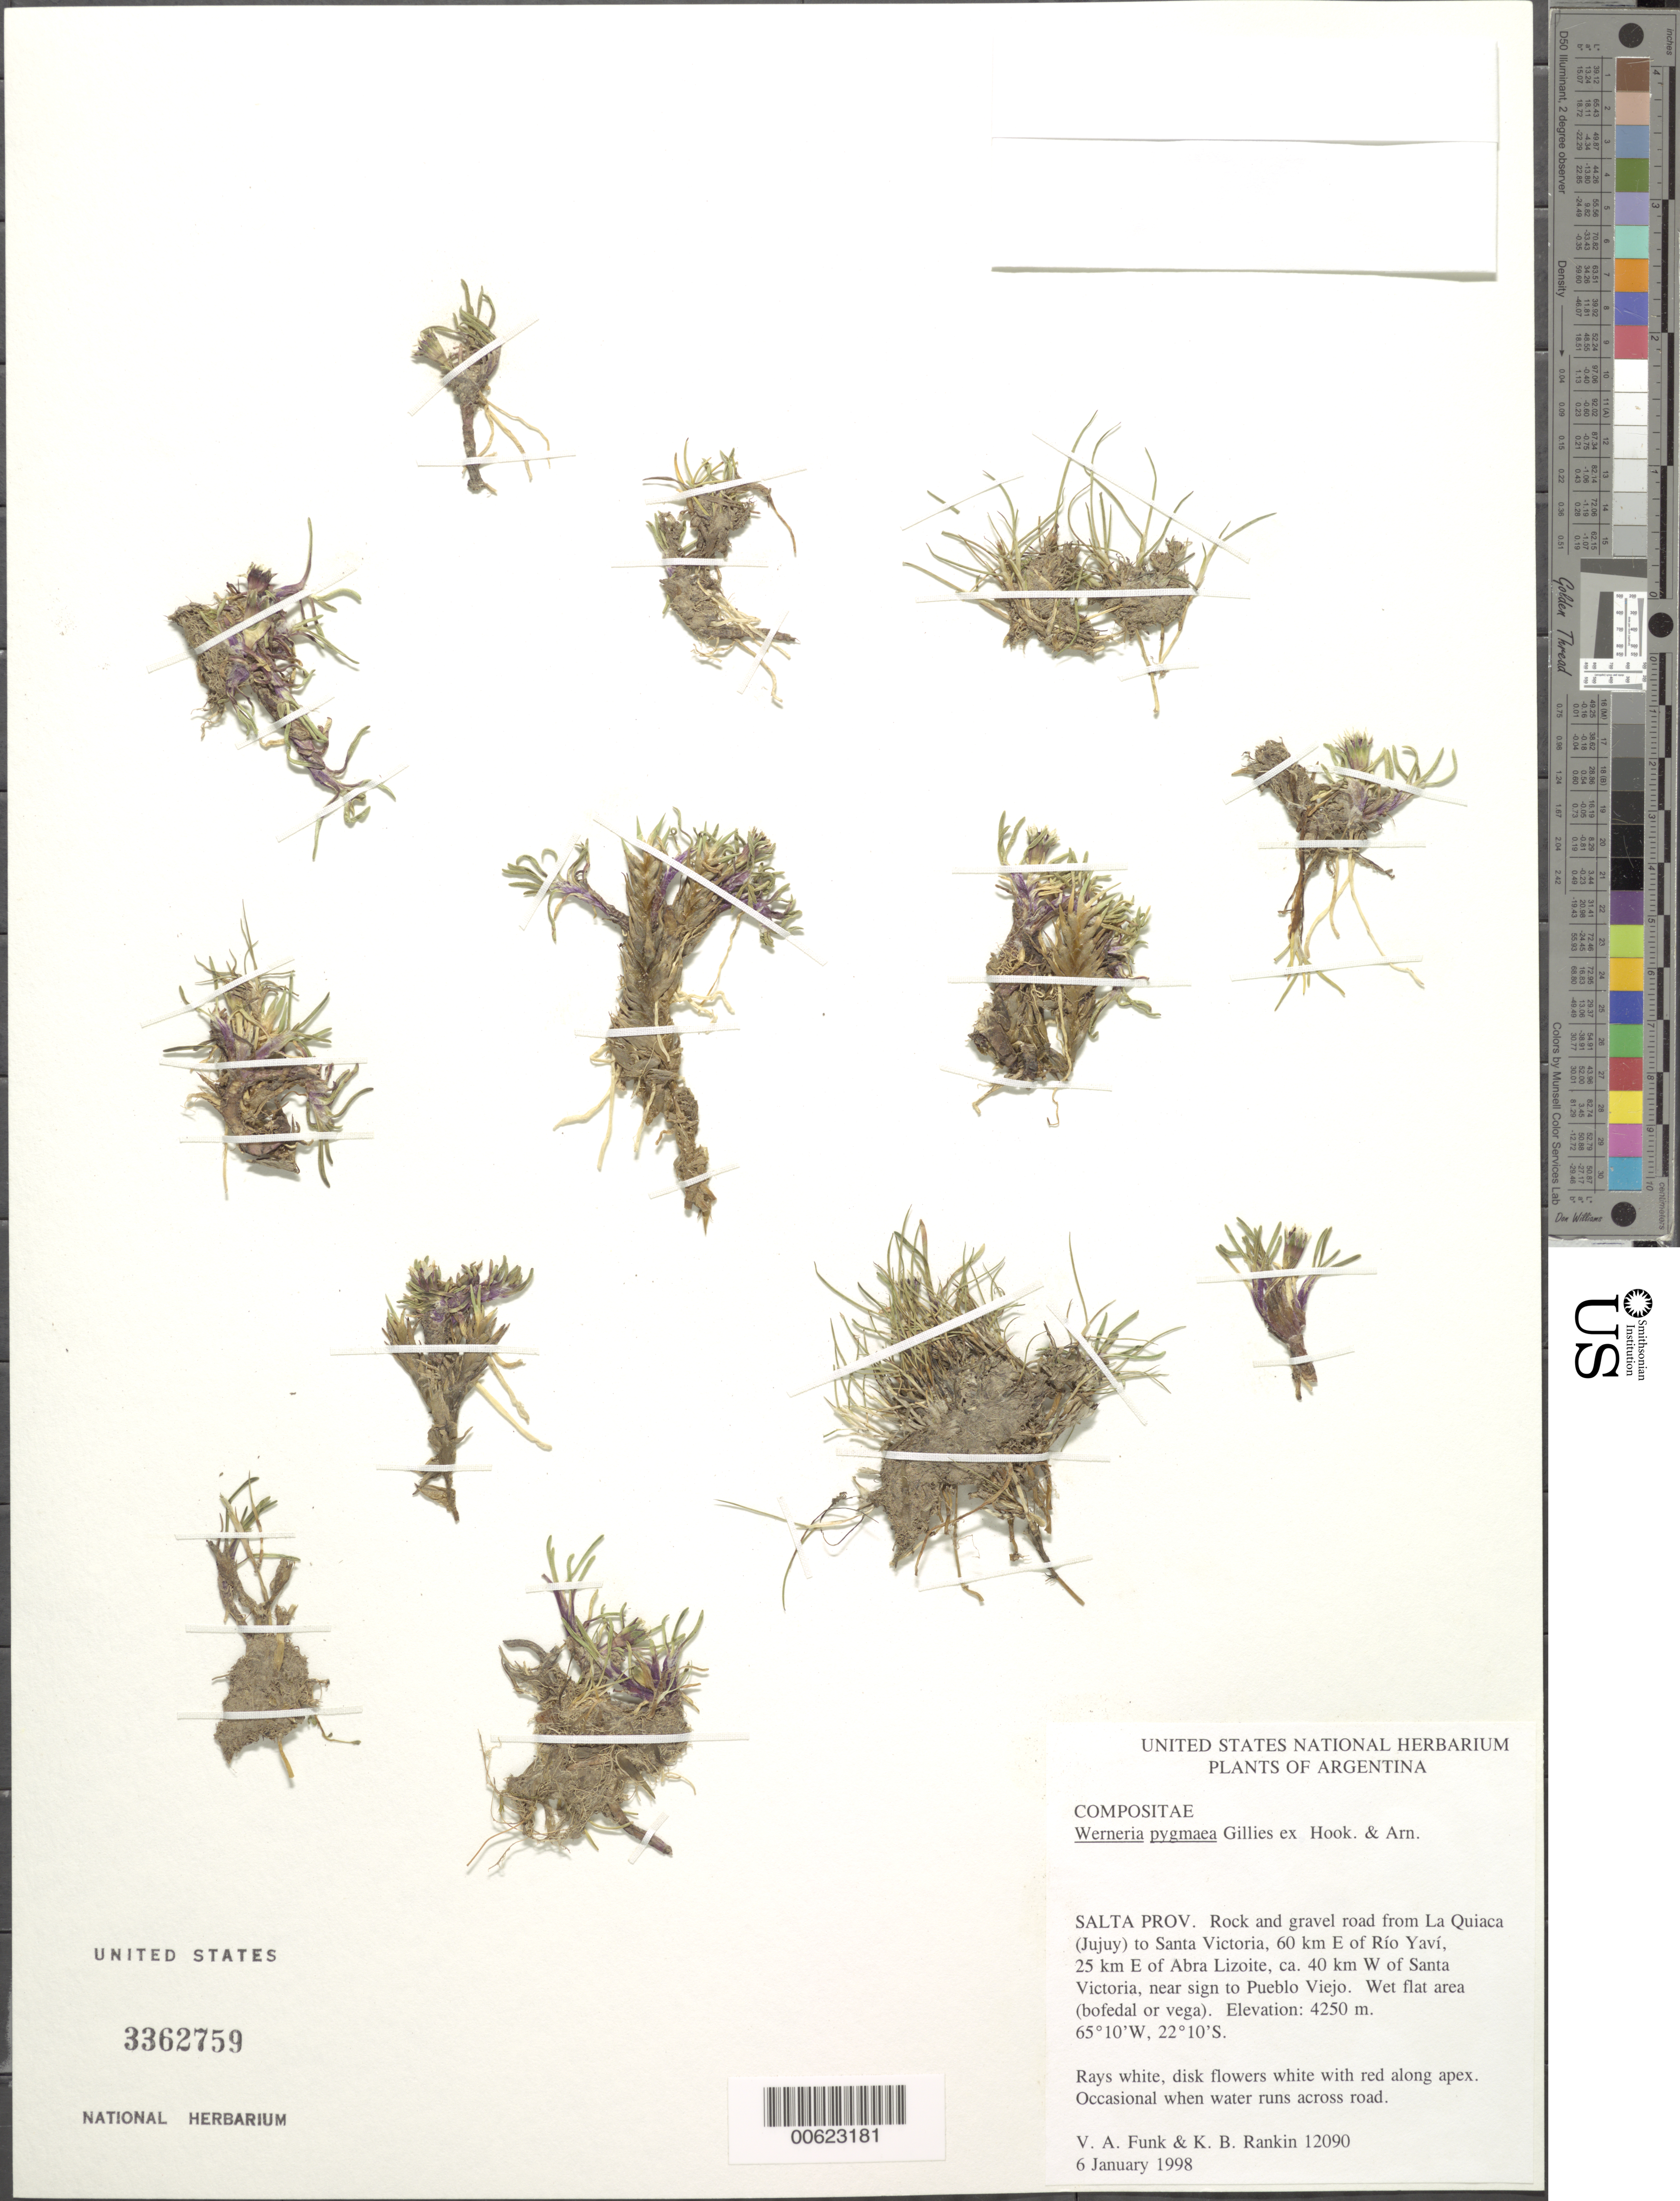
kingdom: Plantae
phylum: Tracheophyta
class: Magnoliopsida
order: Asterales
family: Asteraceae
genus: Werneria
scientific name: Werneria pygmaea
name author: Gillies ex Hook. & Arn.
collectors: V. Funk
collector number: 12090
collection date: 1998-01-06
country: Argentina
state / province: Salta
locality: Rock and gravel road from La Quiaca (Jujuy) to Santa Victoria, 60 km E of Rio Yavi, 25 km E of Abra Lizoite, ca. 40 km W of Santa Victoria, near sign to Pueblo Viejo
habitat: Wet flat area (bofedal or vega)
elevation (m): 4250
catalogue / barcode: US 3362759